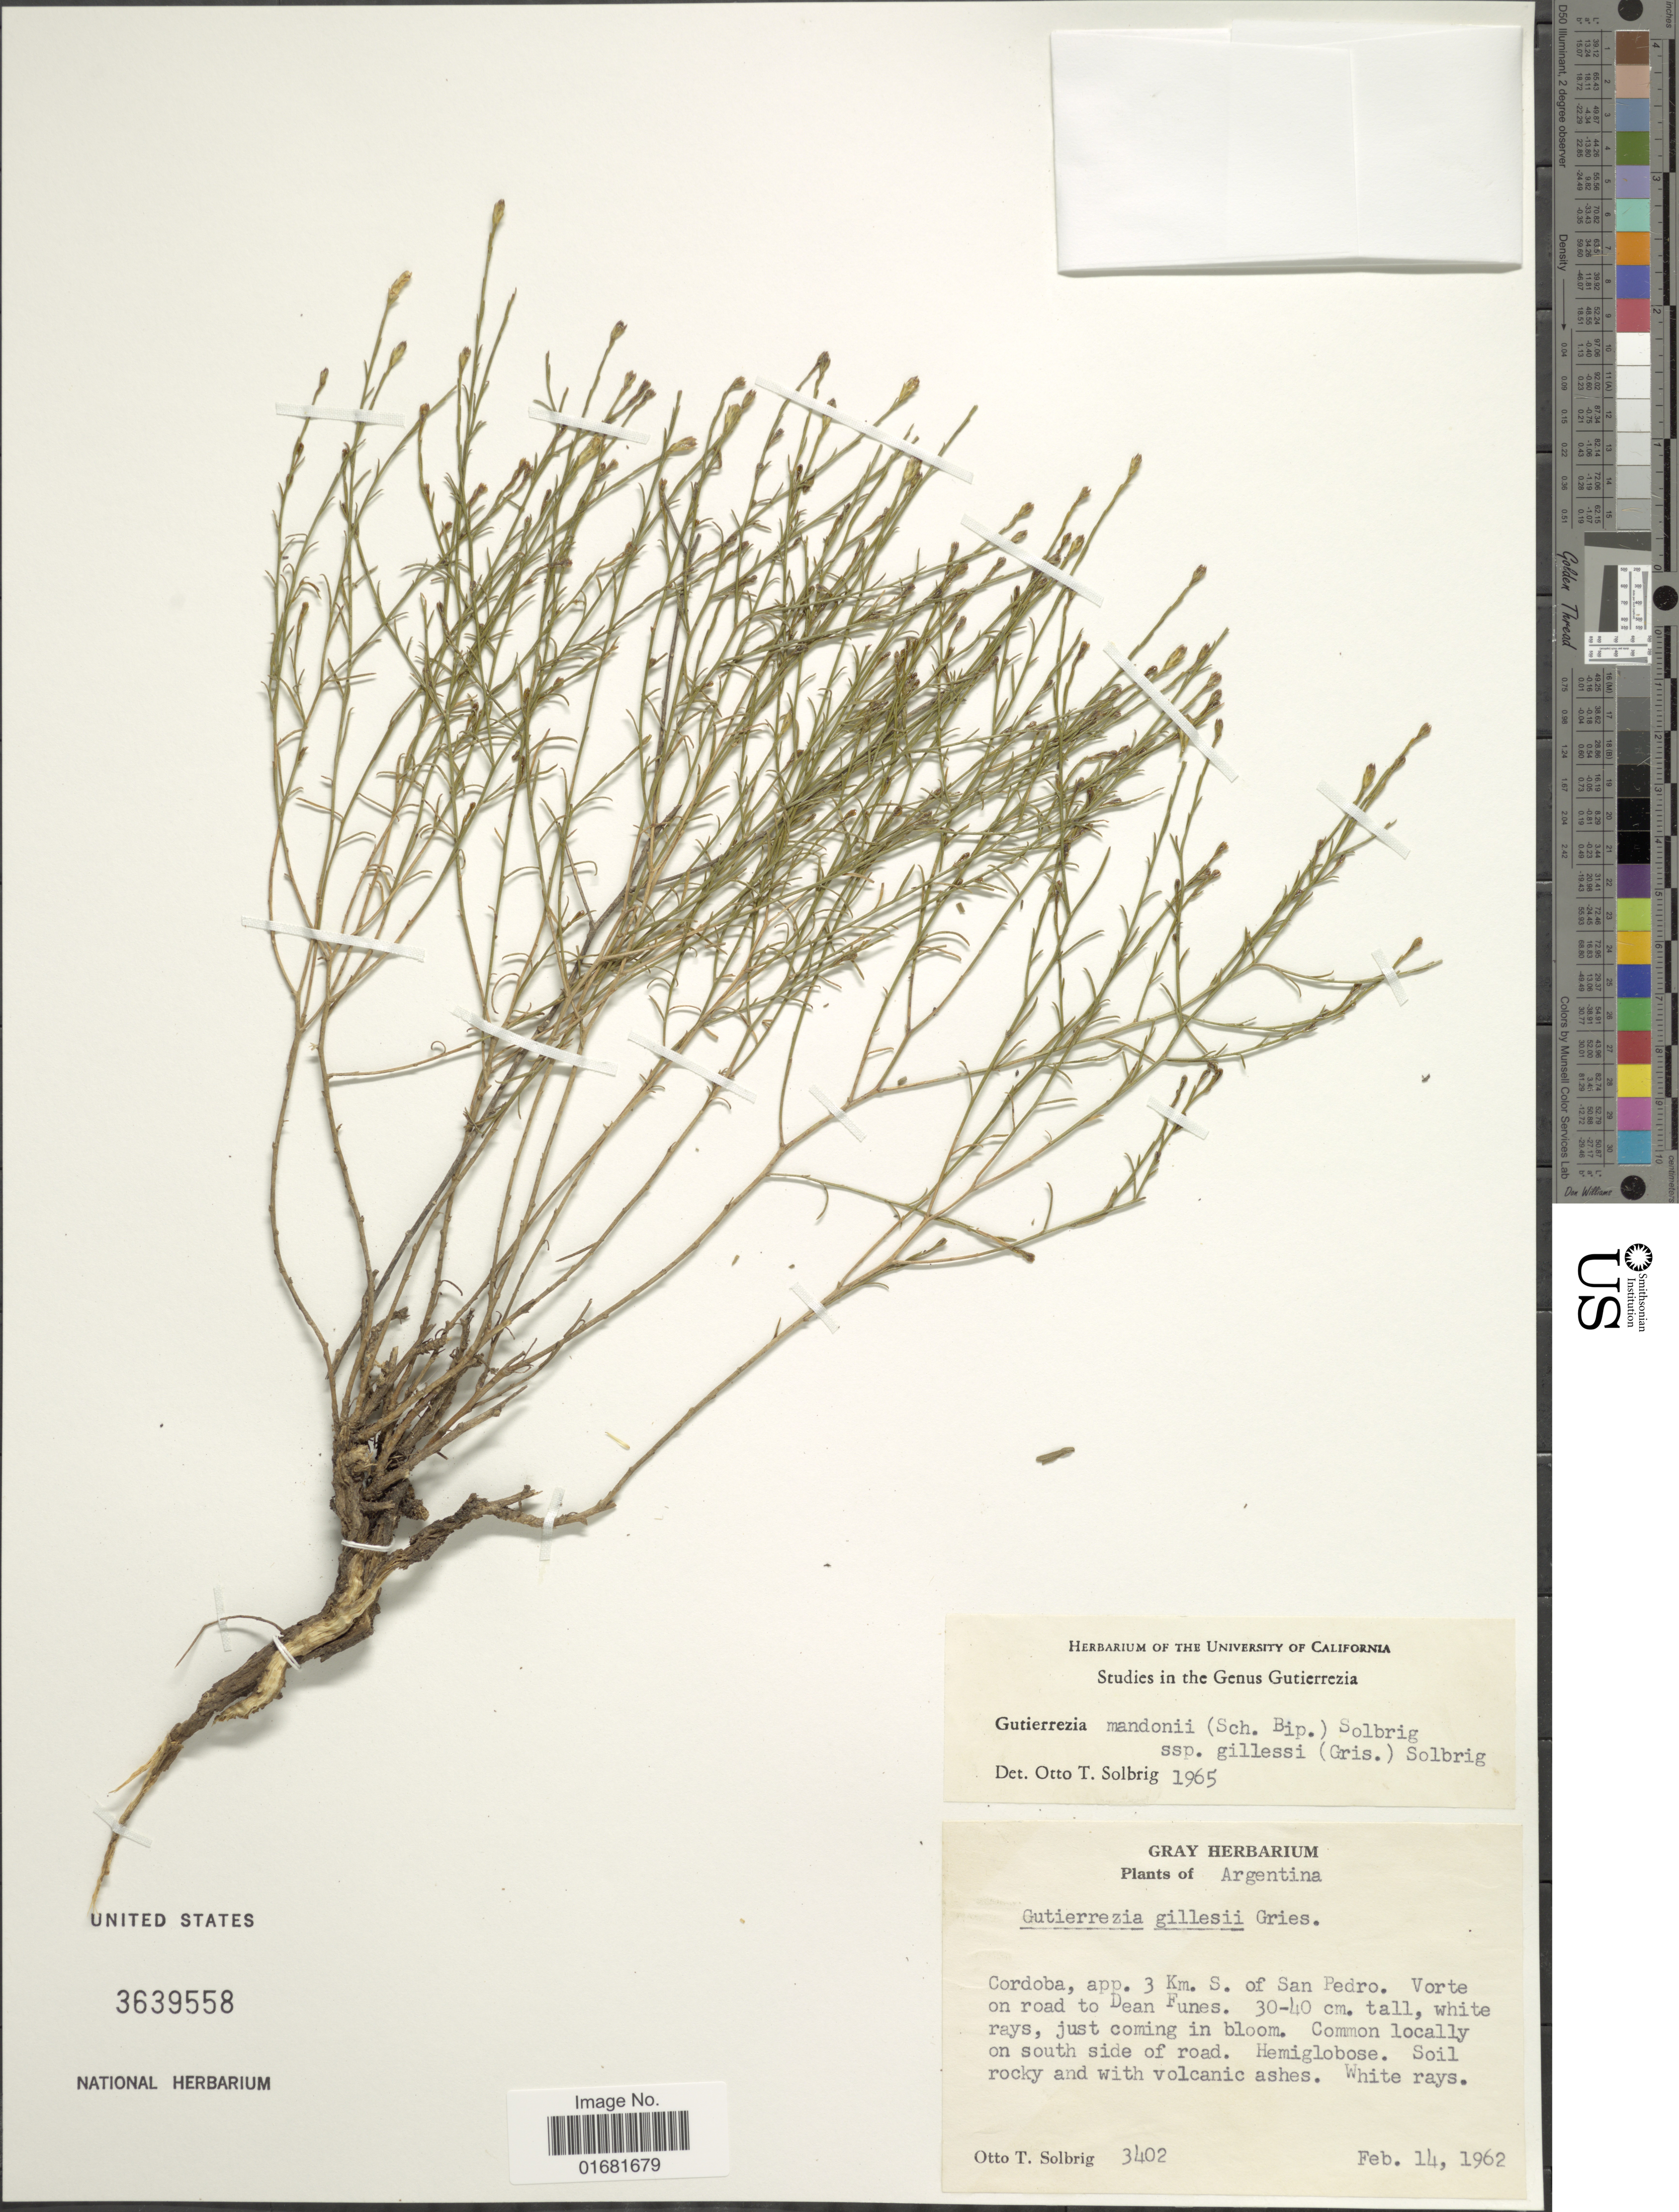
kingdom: Plantae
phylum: Tracheophyta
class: Magnoliopsida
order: Asterales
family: Asteraceae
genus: Gutierrezia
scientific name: Gutierrezia mandonii subsp. gillesii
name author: (Griseb.) Solbrig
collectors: O. T. Solbrig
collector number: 3402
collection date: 1962-02-14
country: Argentina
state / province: Cordoba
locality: App. 3 Km. S. of San Pedro. Vorte on road to Dean Funes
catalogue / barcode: US 3639558